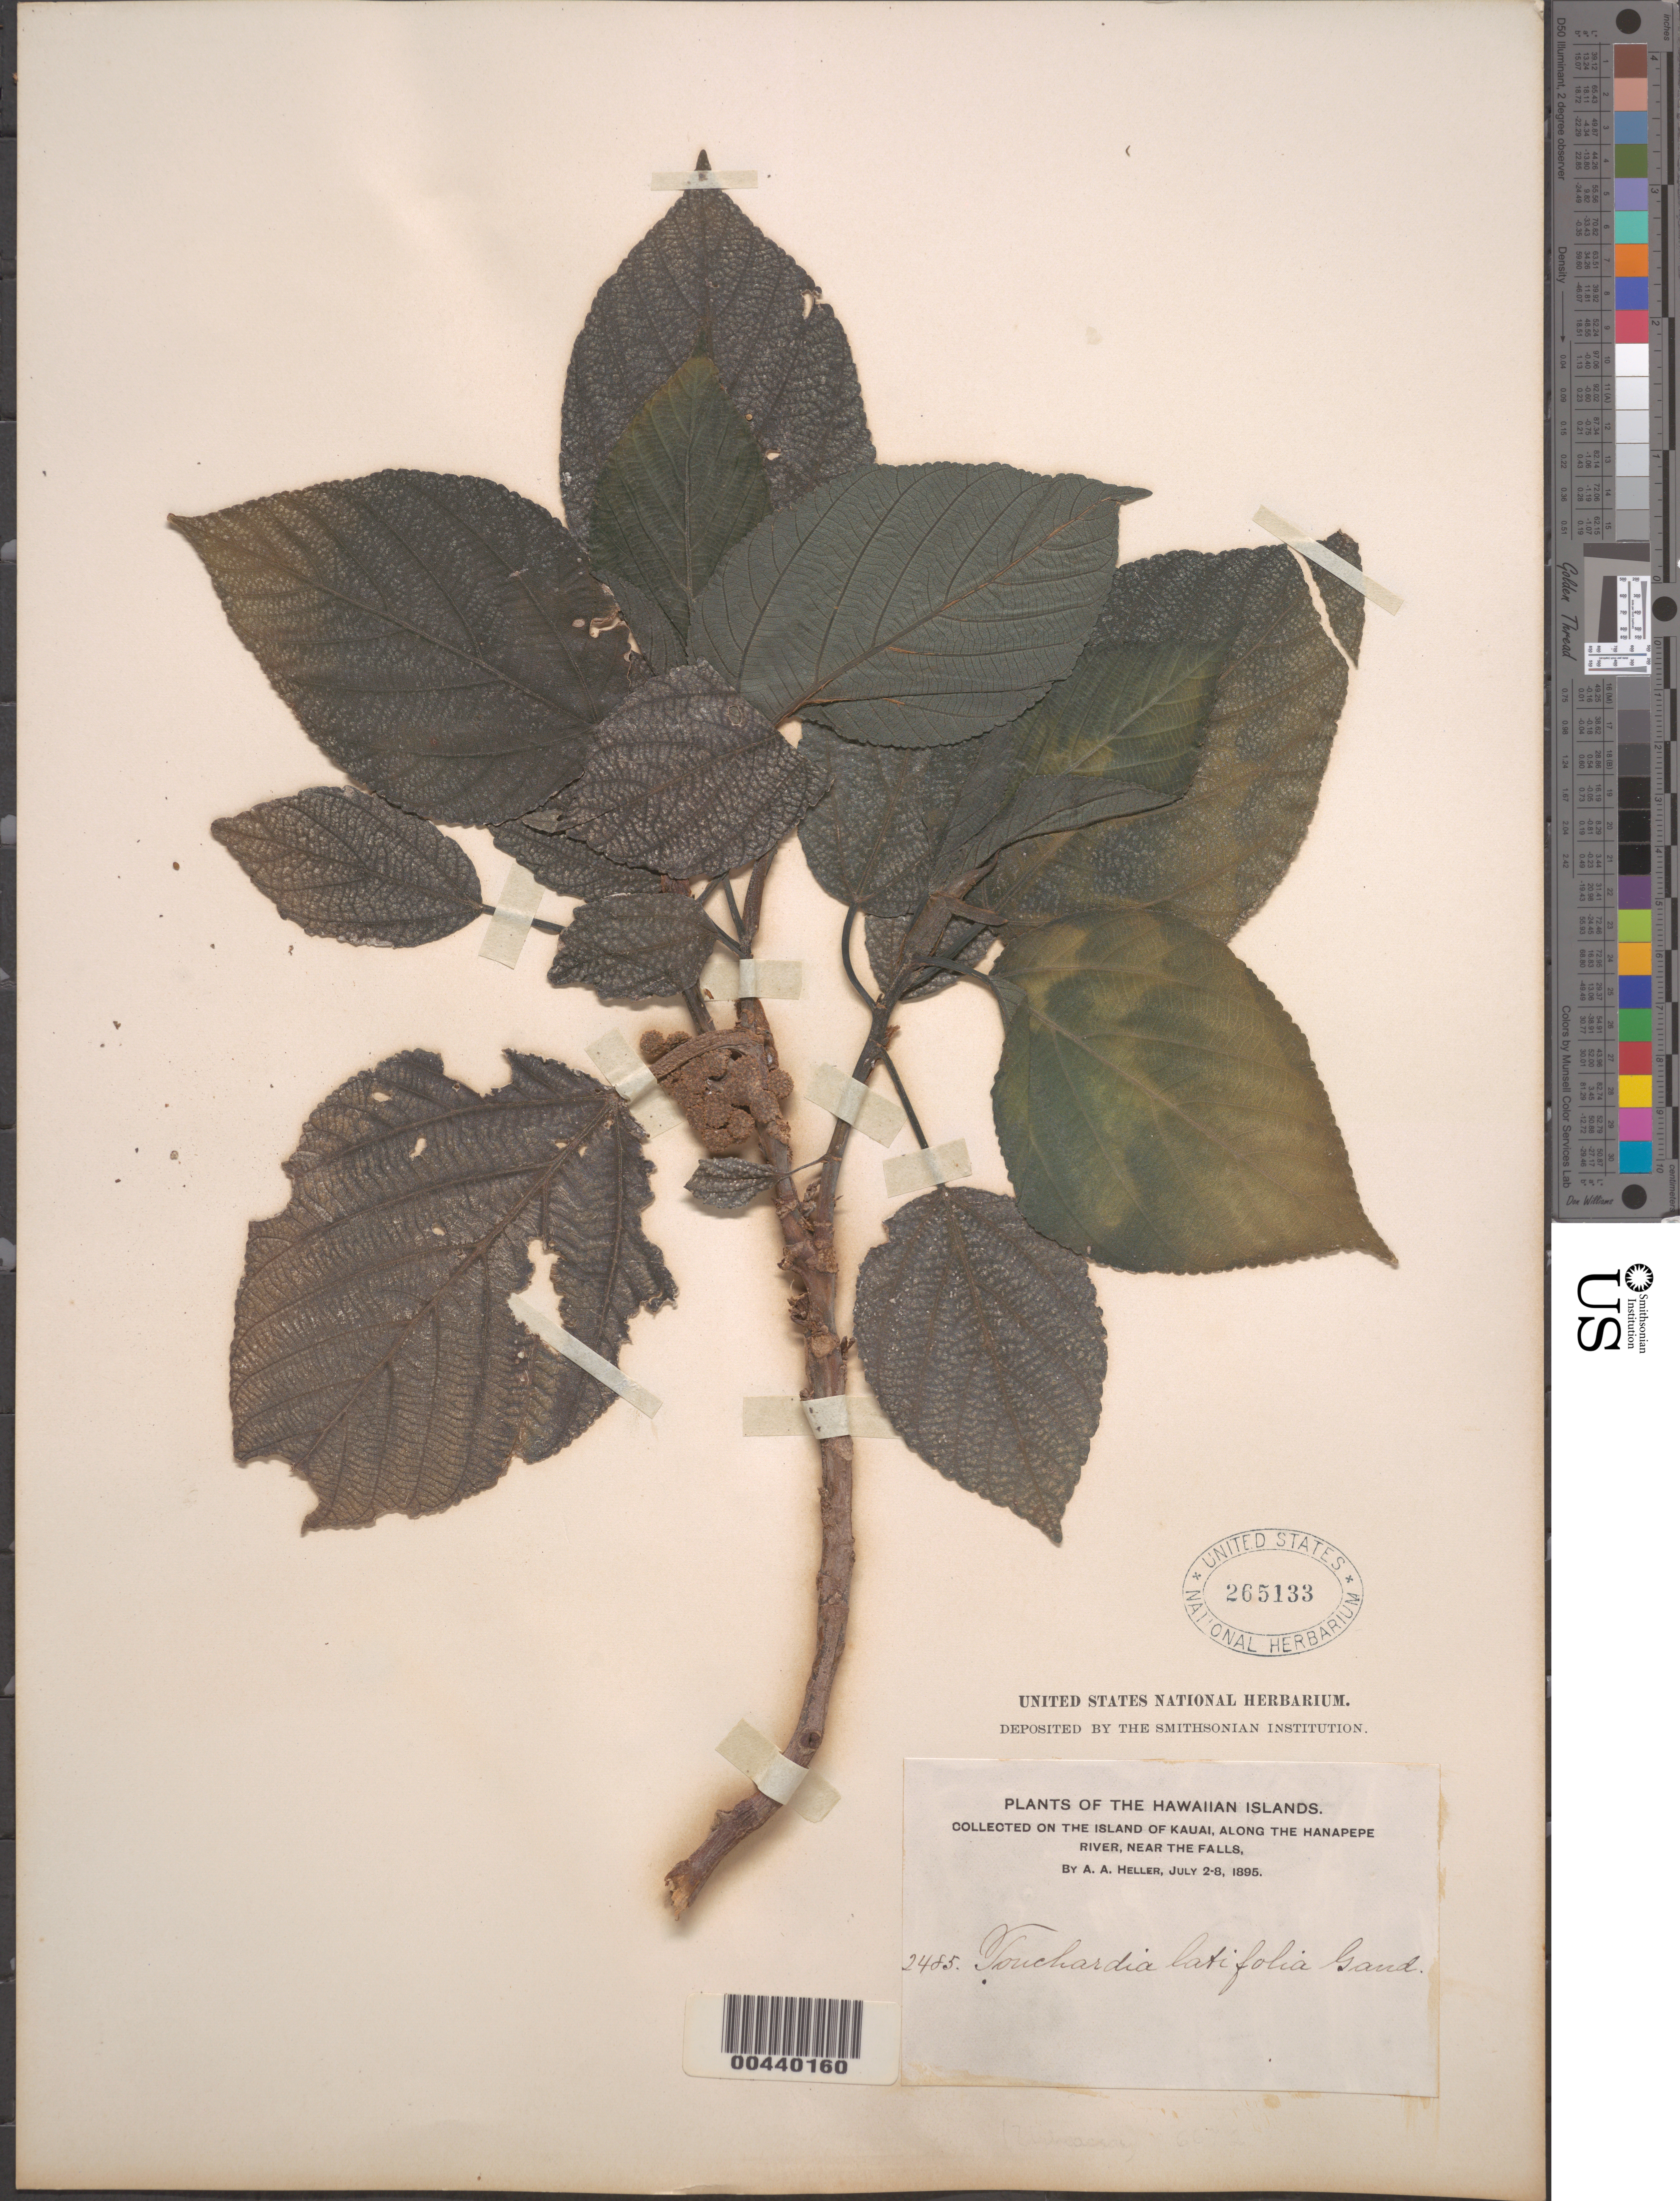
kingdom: Plantae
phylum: Tracheophyta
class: Magnoliopsida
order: Rosales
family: Urticaceae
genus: Touchardia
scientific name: Touchardia latifolia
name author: Gaudich.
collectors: A. A. Heller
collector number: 2485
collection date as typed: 2 Jul 1895 to 8 Jul 1895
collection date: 1895-07-02/1895-07-08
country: United States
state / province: Hawaii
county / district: Kauai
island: Kaua'i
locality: Along the Hanapepe River, near the falls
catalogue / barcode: US 265133